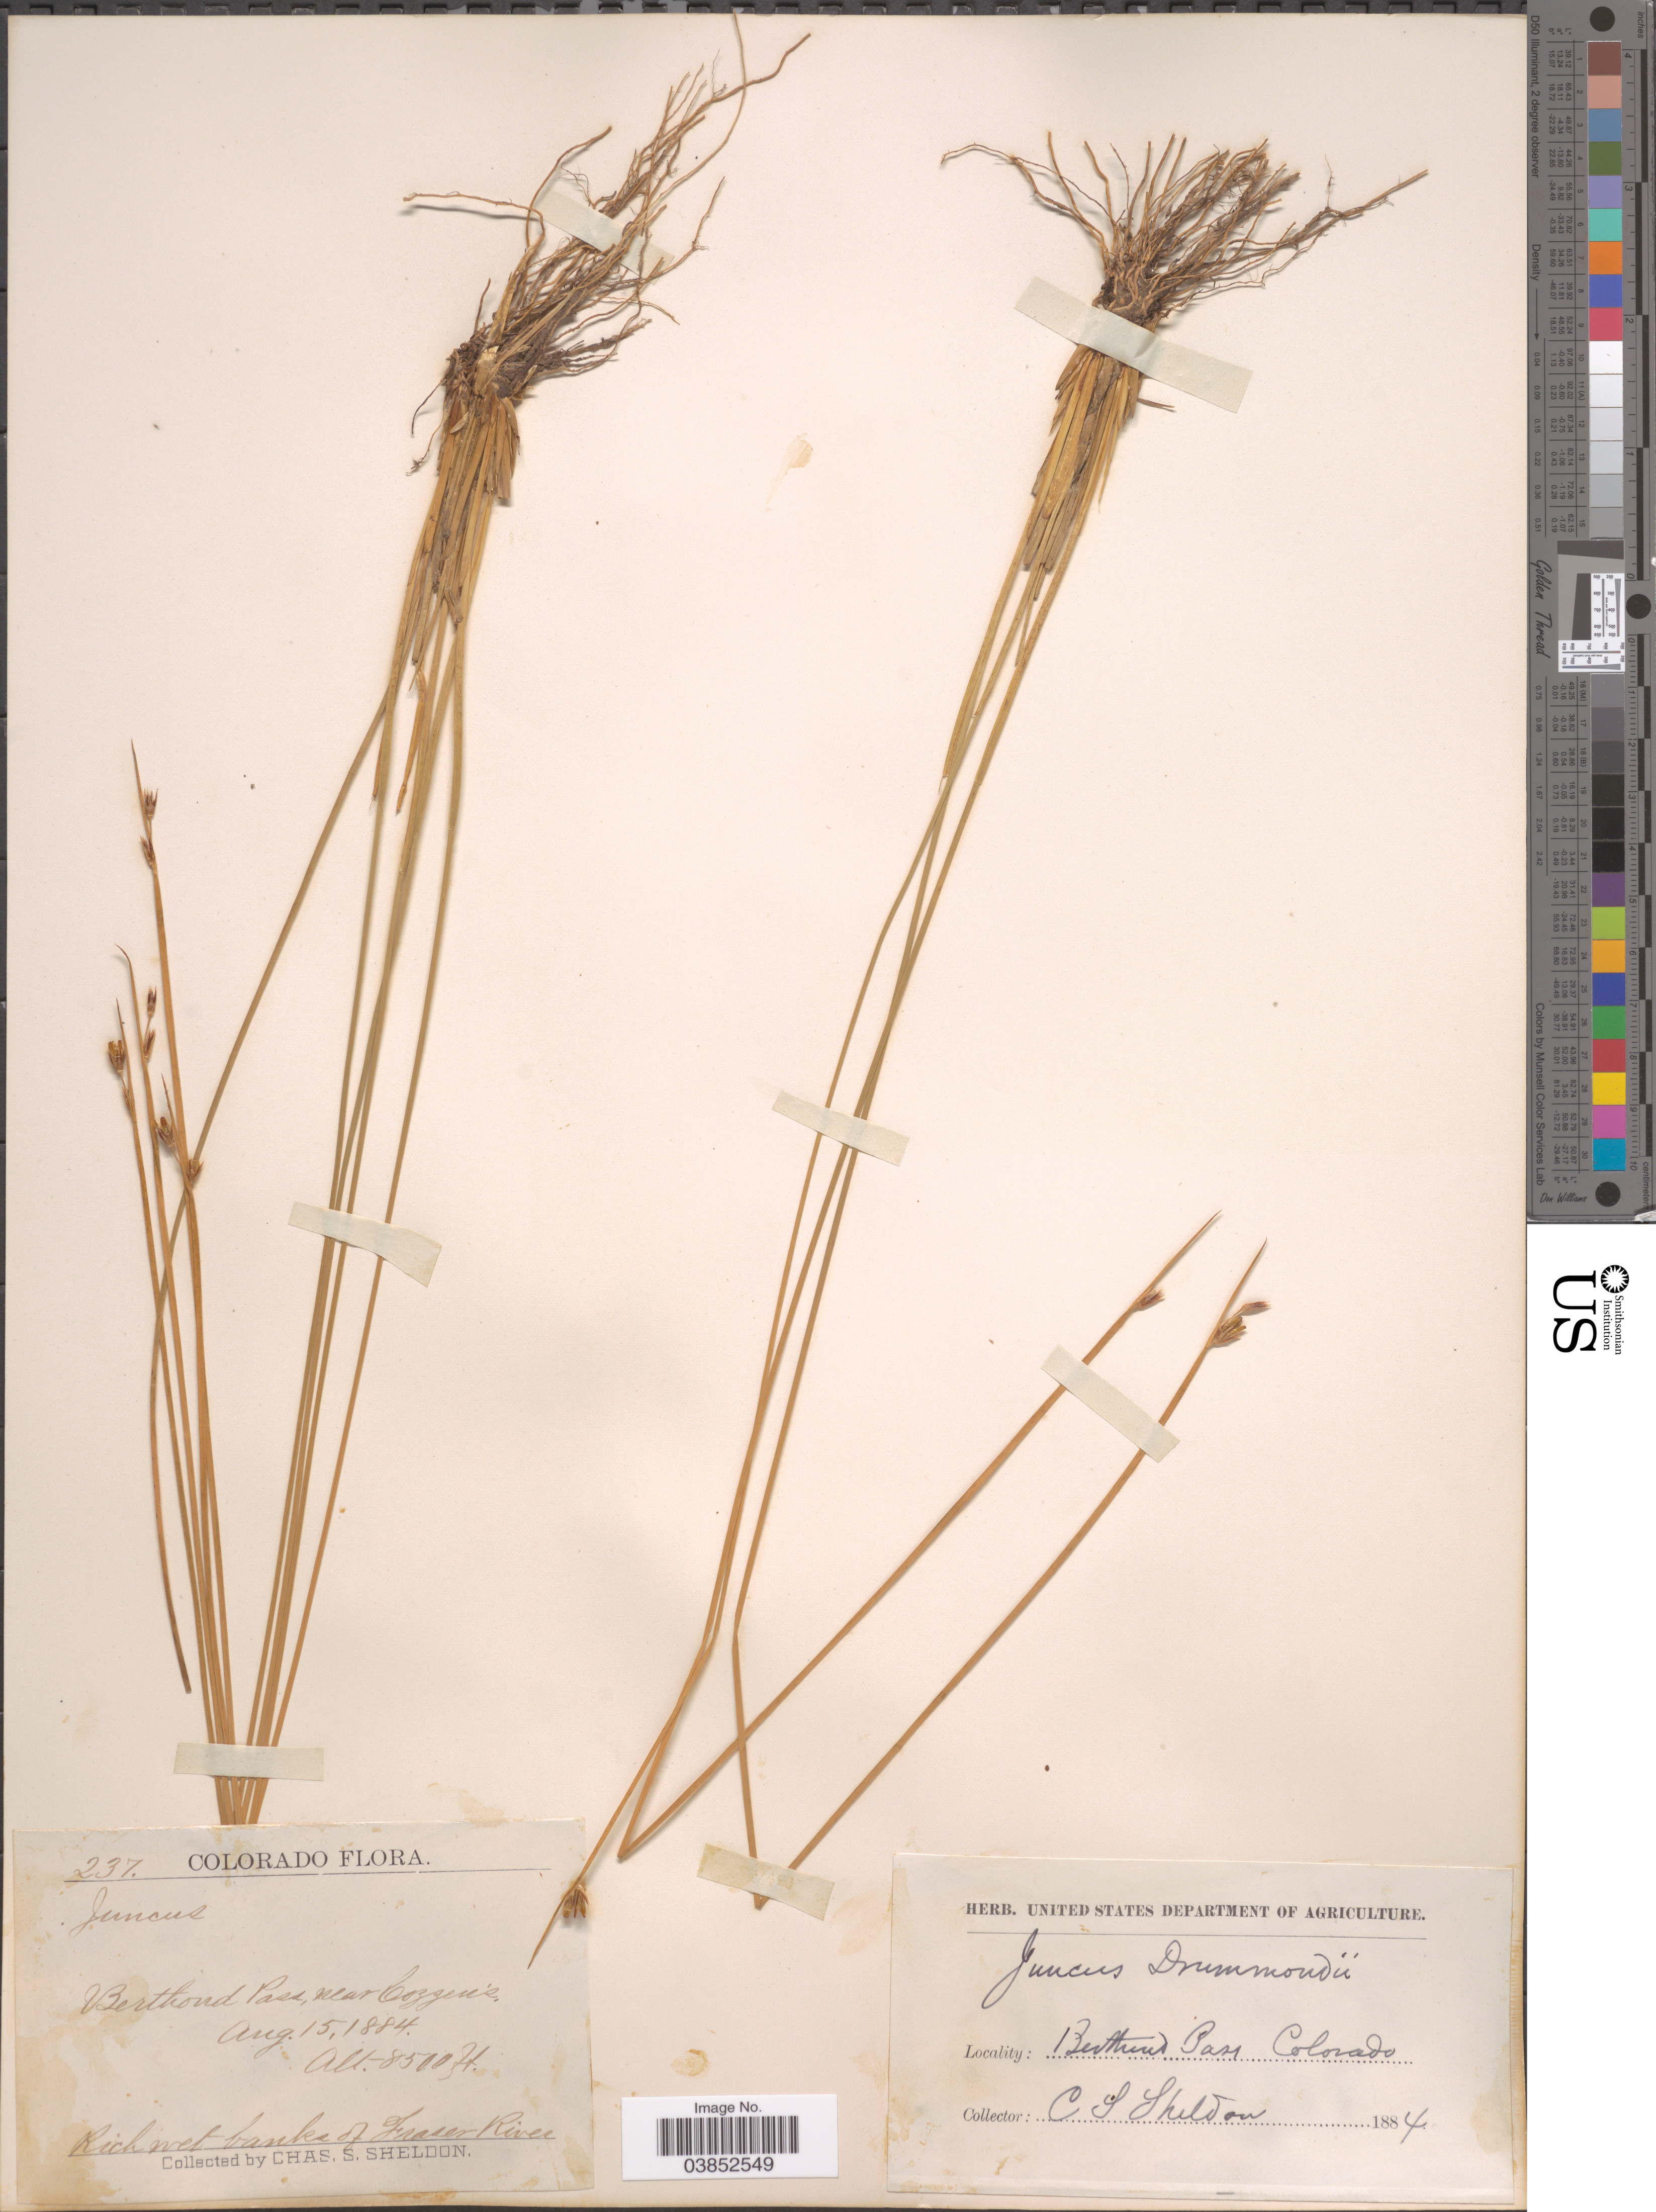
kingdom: Plantae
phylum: Tracheophyta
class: Liliopsida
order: Poales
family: Juncaceae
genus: Juncus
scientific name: Juncus drummondii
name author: E. Mey.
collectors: C. S. Sheldon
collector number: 237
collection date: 1884-08-15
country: United States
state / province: Colorado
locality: Berthoud Pass, near Cozzen's. Banks of Fraser River.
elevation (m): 2591